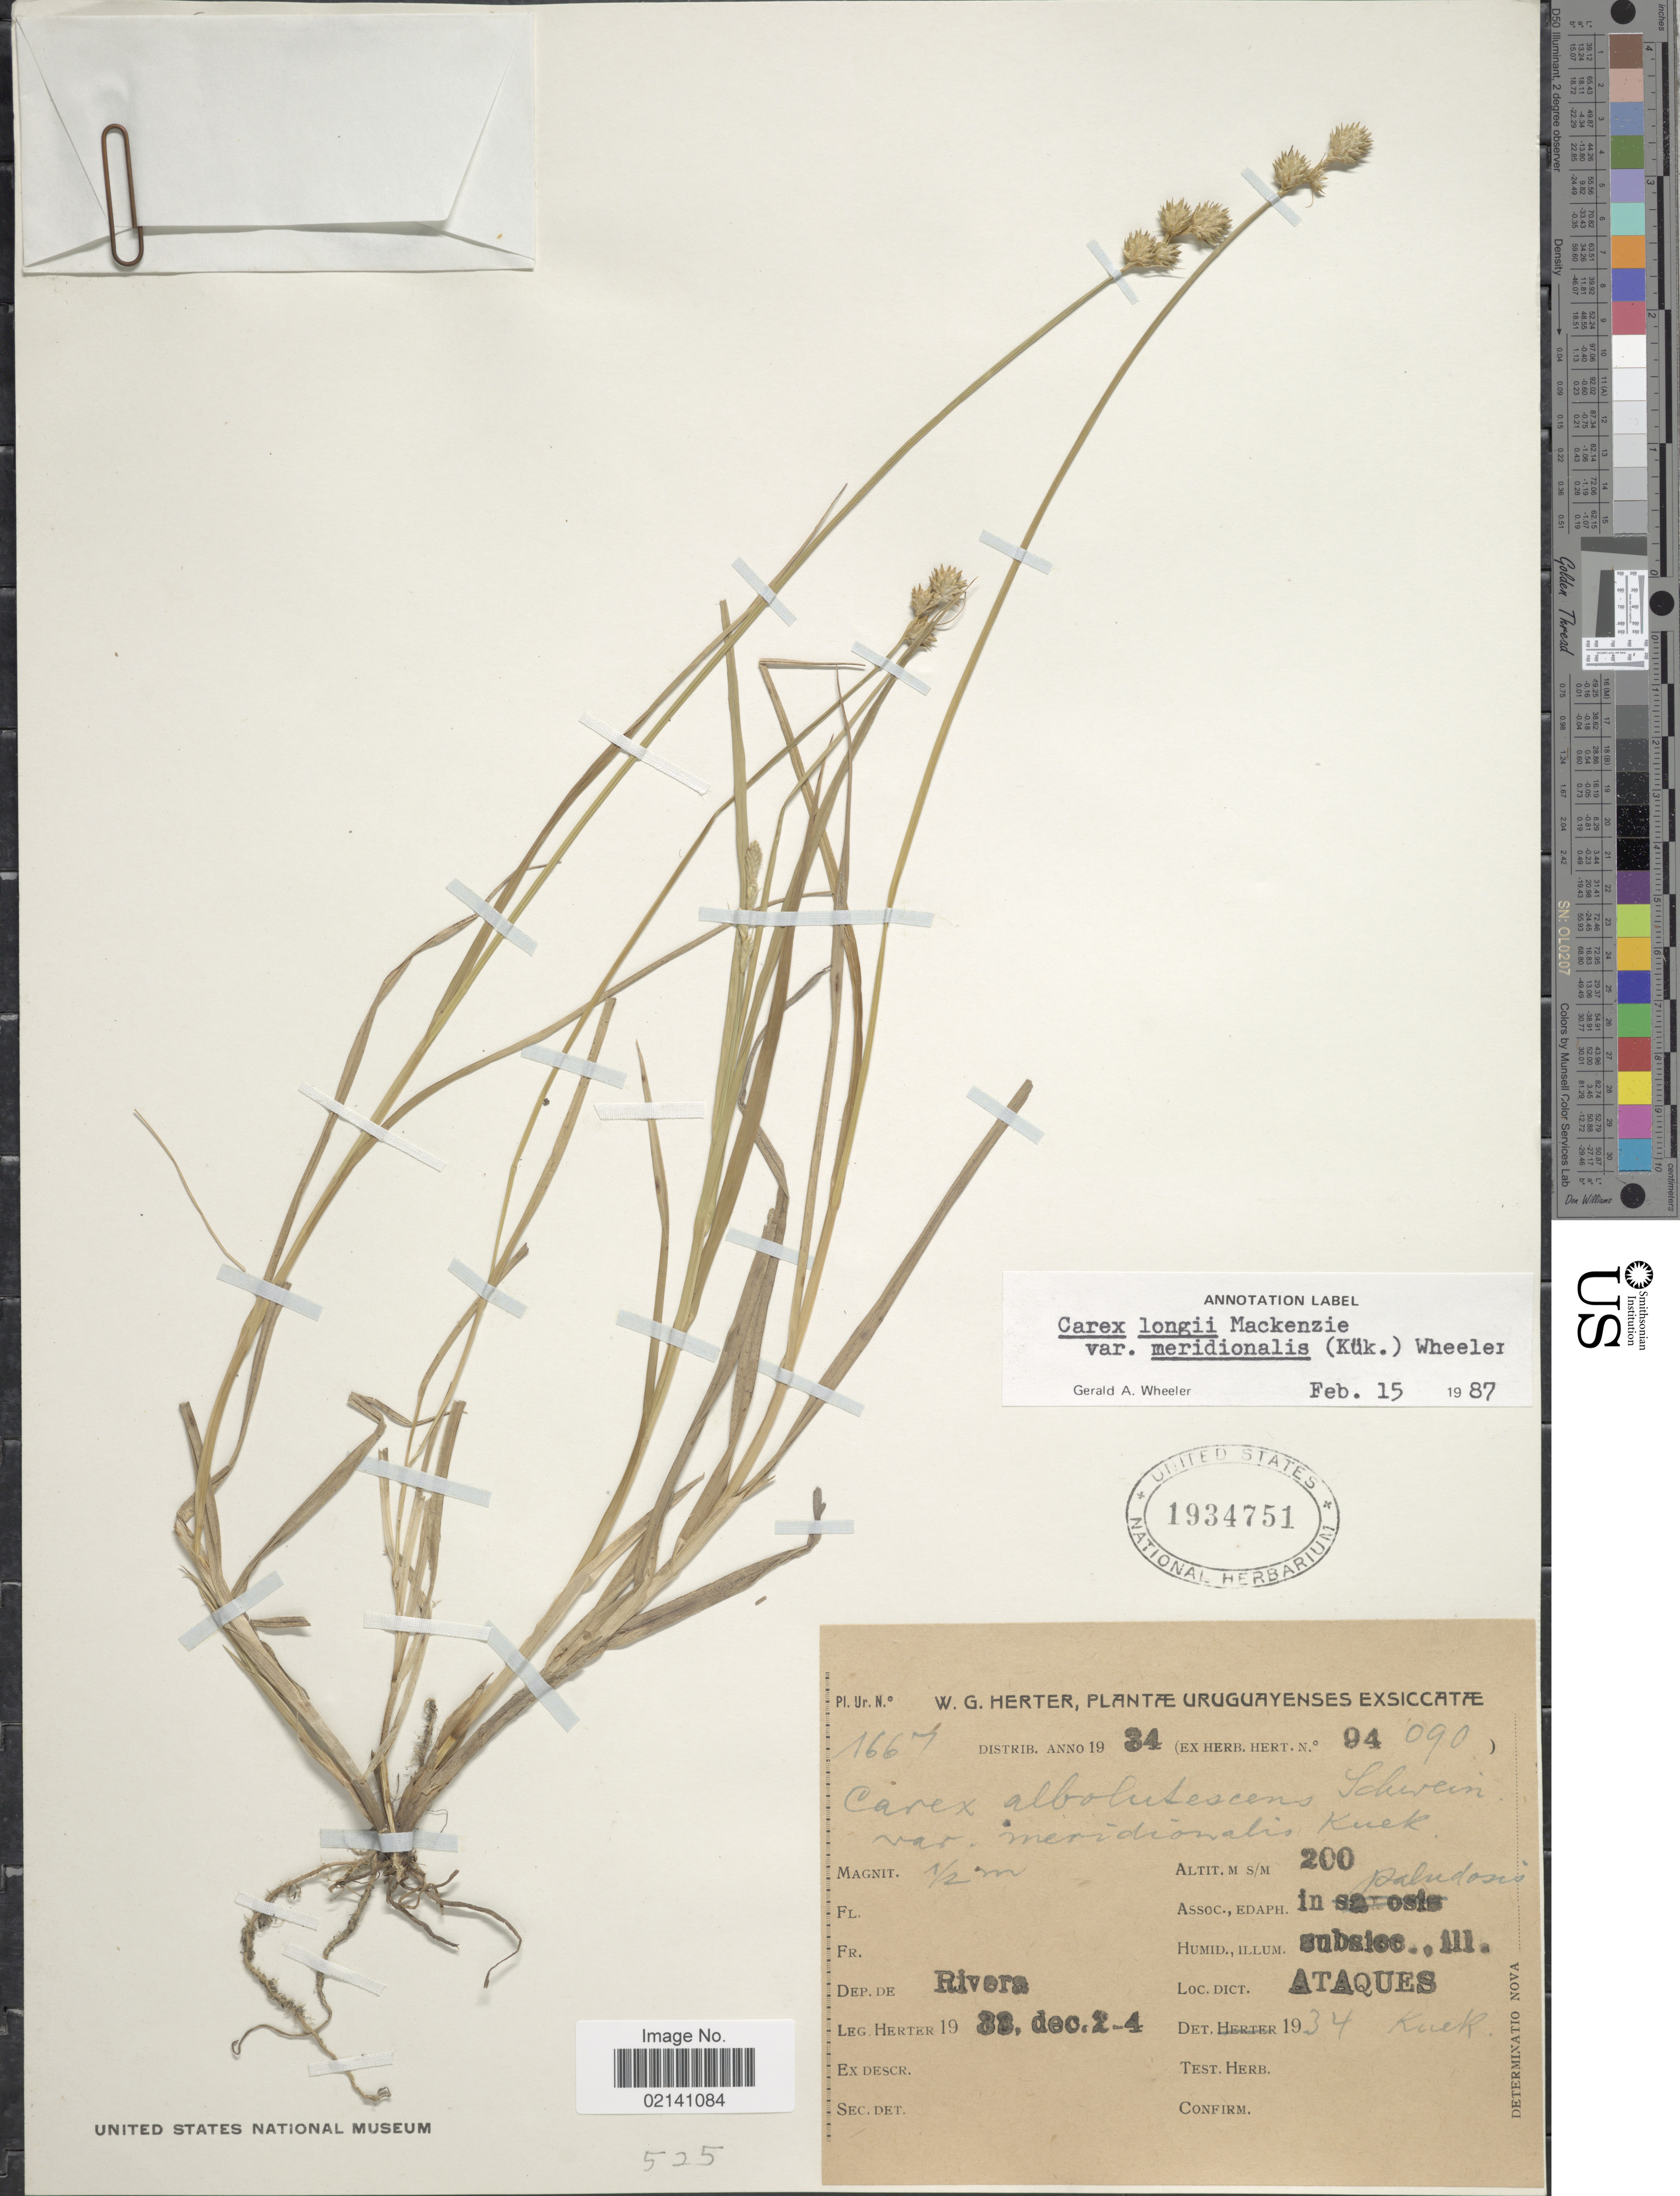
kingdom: Plantae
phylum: Tracheophyta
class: Liliopsida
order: Poales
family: Cyperaceae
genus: Carex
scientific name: Carex meridionalis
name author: (Kük.) Herter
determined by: Jimnéz-Mejias, Pedro, (UPOS), Universidad Pablo de Olavide (SPAIN)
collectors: W. G. Herter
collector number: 1667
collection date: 1933-12-02/1933-12-04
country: Uruguay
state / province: Rivera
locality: Dep. de Rivera, Ataques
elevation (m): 200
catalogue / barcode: US 1934751